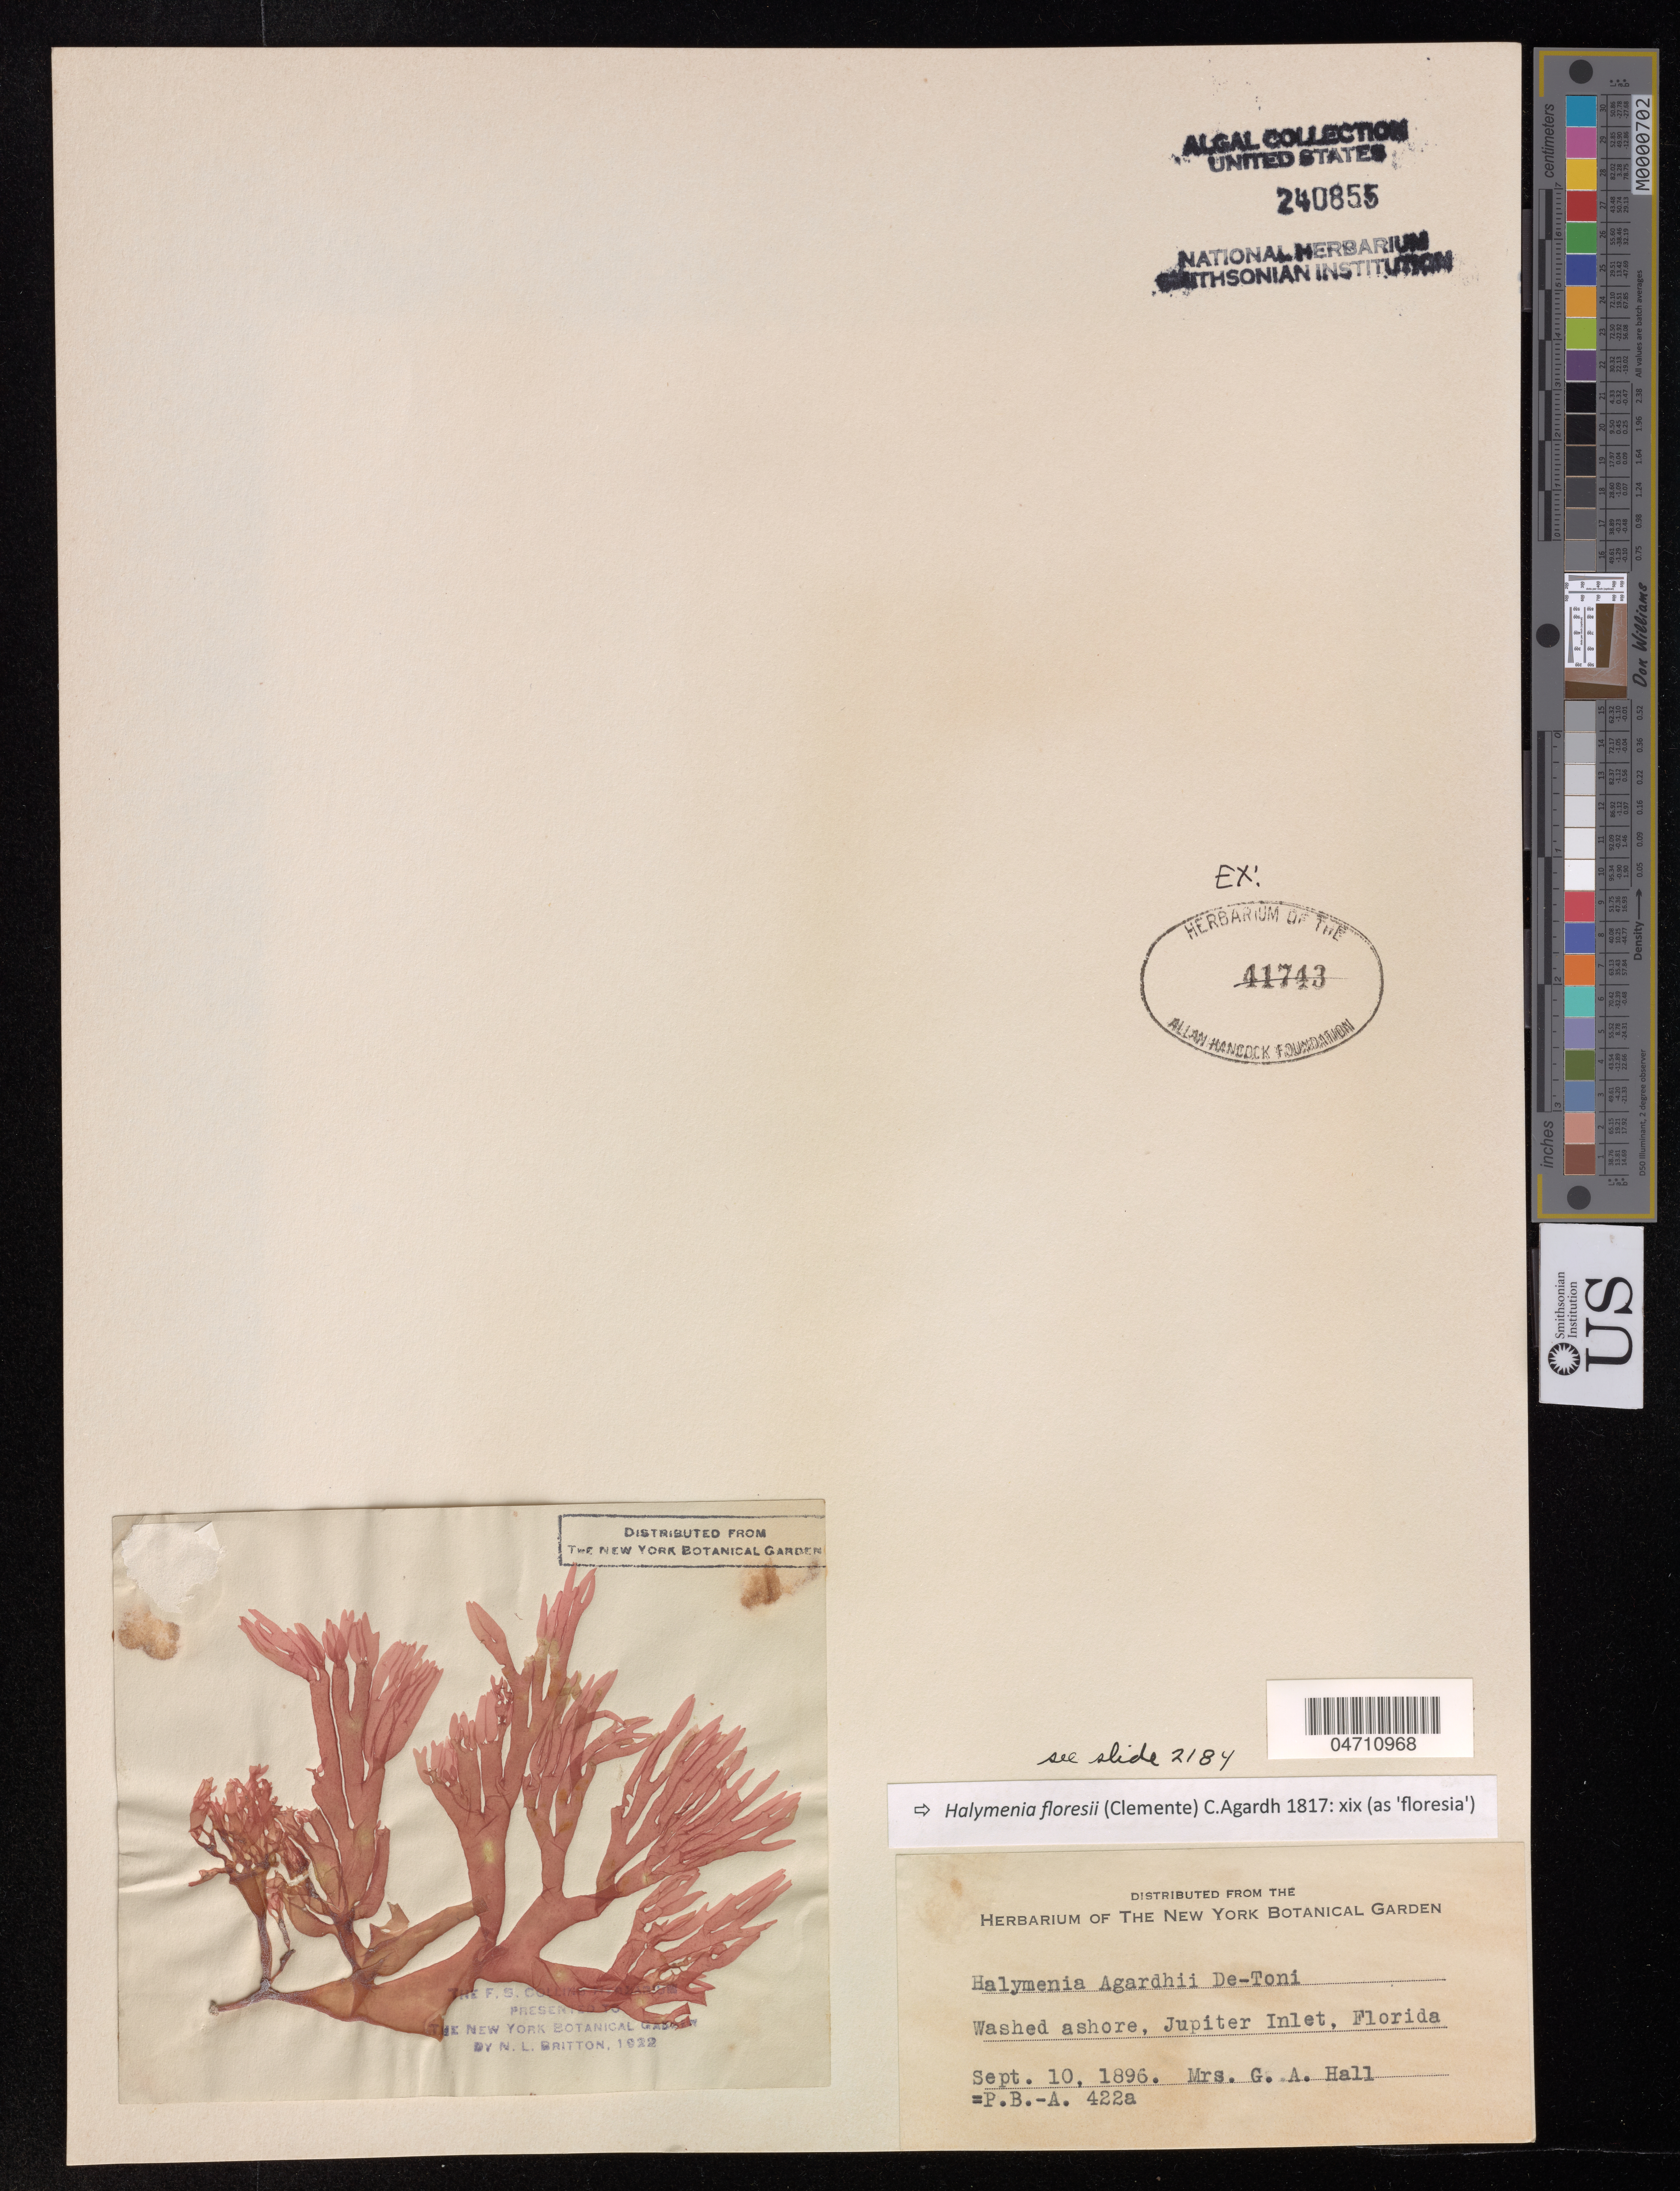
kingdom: Plantae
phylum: Rhodophyta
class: Florideophyceae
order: Halymeniales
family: Halymeniaceae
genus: Halymenia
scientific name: Halymenia floresii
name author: (Clemente) C. Agardh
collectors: G. Hall & P. A.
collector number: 422a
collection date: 1896-09-10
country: United States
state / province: Florida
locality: Jupiter Inlet.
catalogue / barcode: US 240855